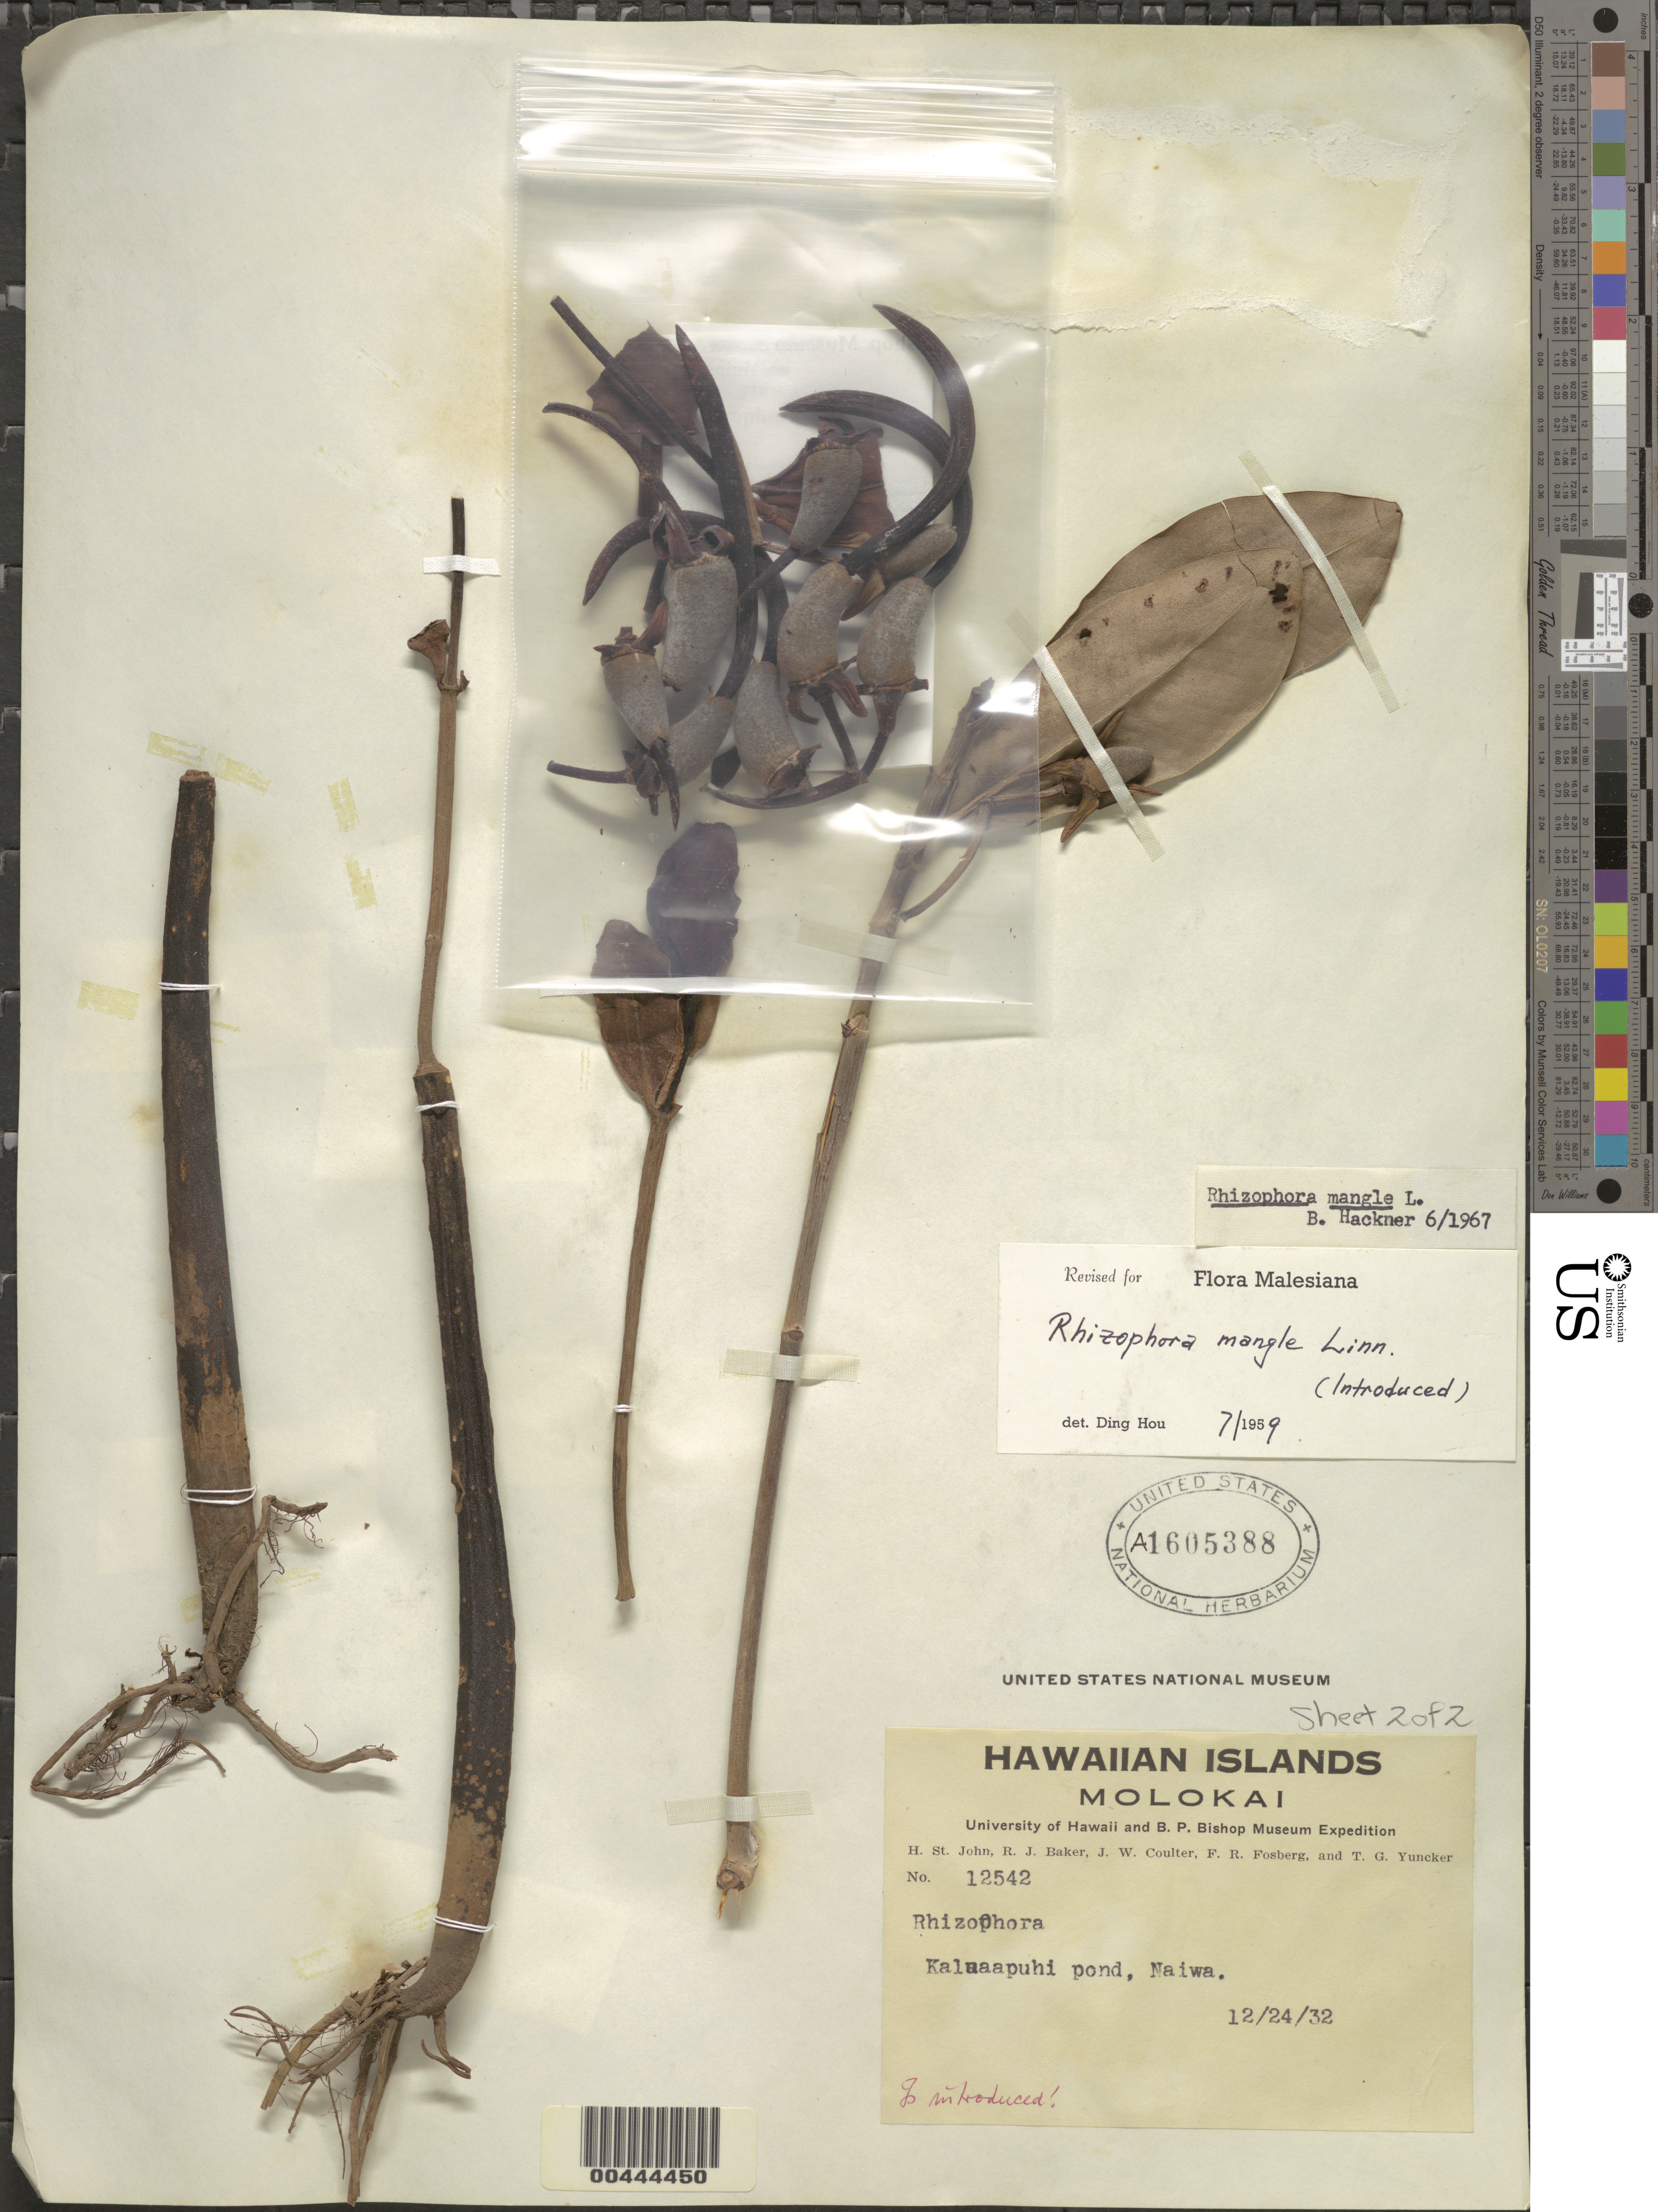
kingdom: Plantae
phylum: Tracheophyta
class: Magnoliopsida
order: Malpighiales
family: Rhizophoraceae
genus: Rhizophora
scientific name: Rhizophora mangle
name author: L.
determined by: Hackner, B.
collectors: H. St. John, R. J. Baker, J. W. Coulter & F. R. Fosberg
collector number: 12542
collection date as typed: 24 Dec 1932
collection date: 1932-12-24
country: United States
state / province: Hawaii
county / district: Maui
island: Moloka'i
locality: Kaluaapuhi pond, Naiwa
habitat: Tide flats, in water and mud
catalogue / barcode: US 1605388